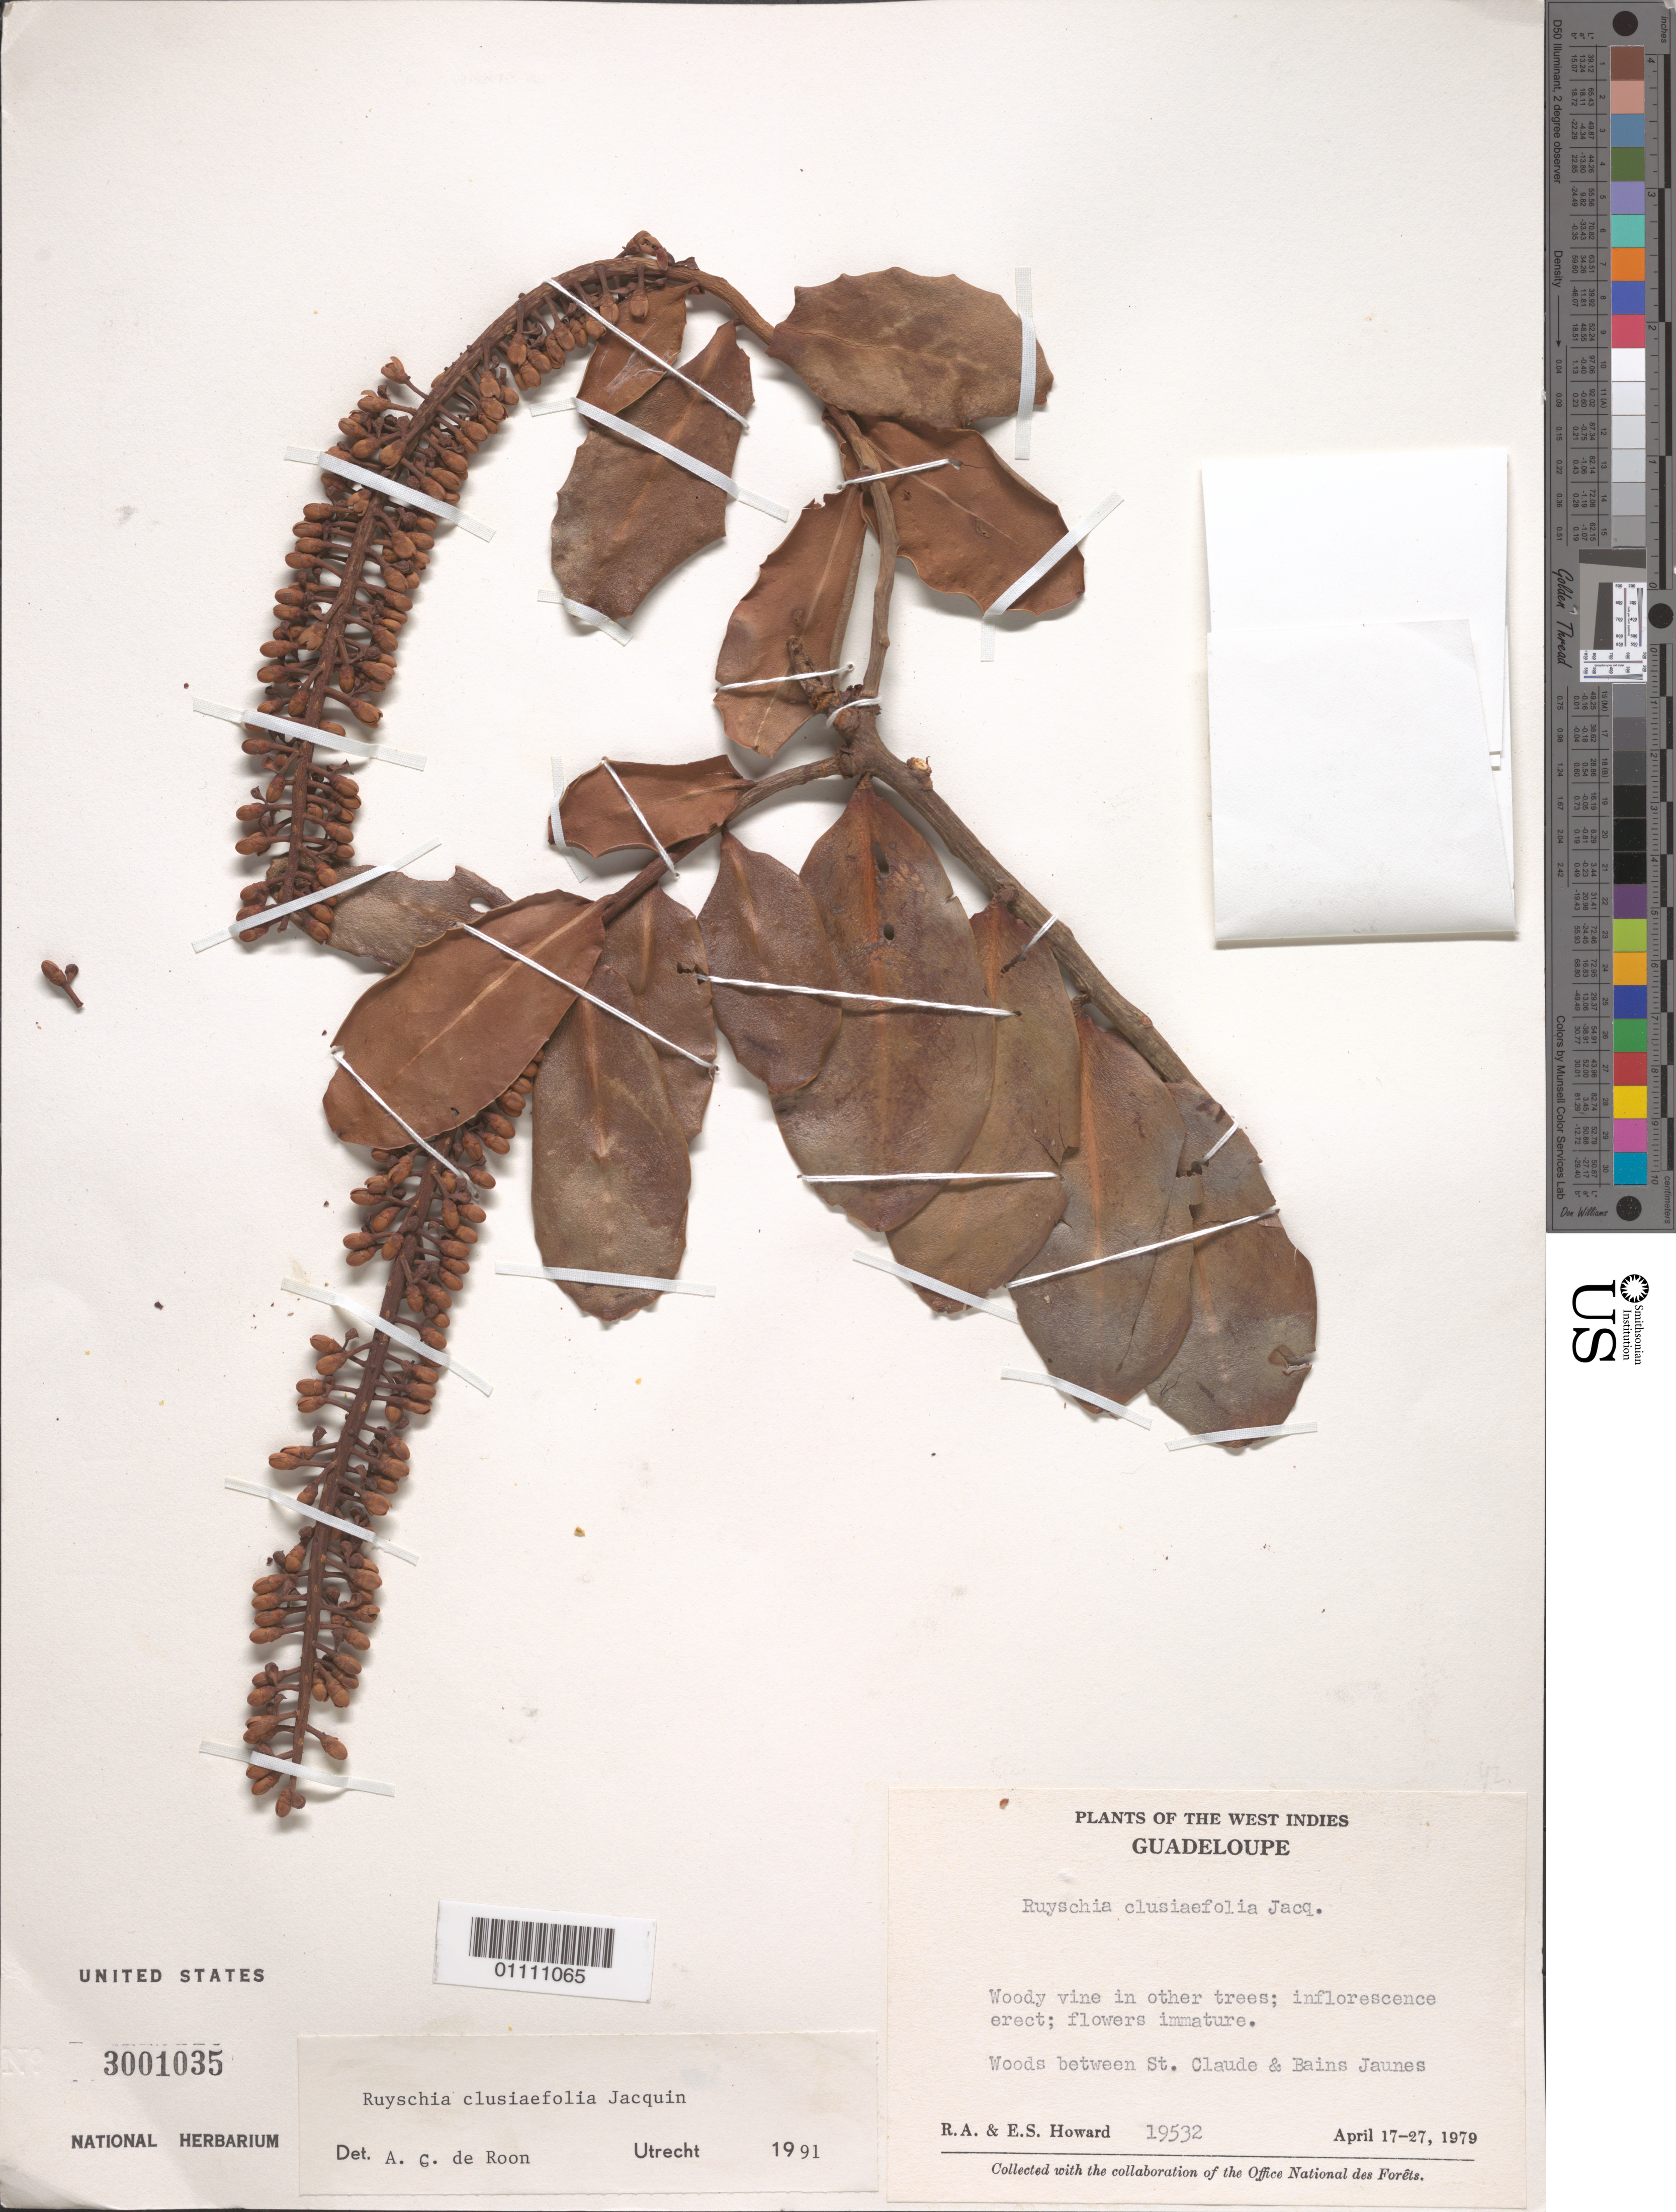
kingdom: Plantae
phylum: Tracheophyta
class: Magnoliopsida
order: Ericales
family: Marcgraviaceae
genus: Ruyschia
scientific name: Ruyschia clusiifolia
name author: Jacq.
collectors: R. A. Howard & E. S. Howard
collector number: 19532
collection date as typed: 17 Apr 1979 to 27 Apr 1979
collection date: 1979-04-17/1979-04-27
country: Guadeloupe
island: Basse Terre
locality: Woods between St. Claude and Bains Jaunes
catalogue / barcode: US 3001035